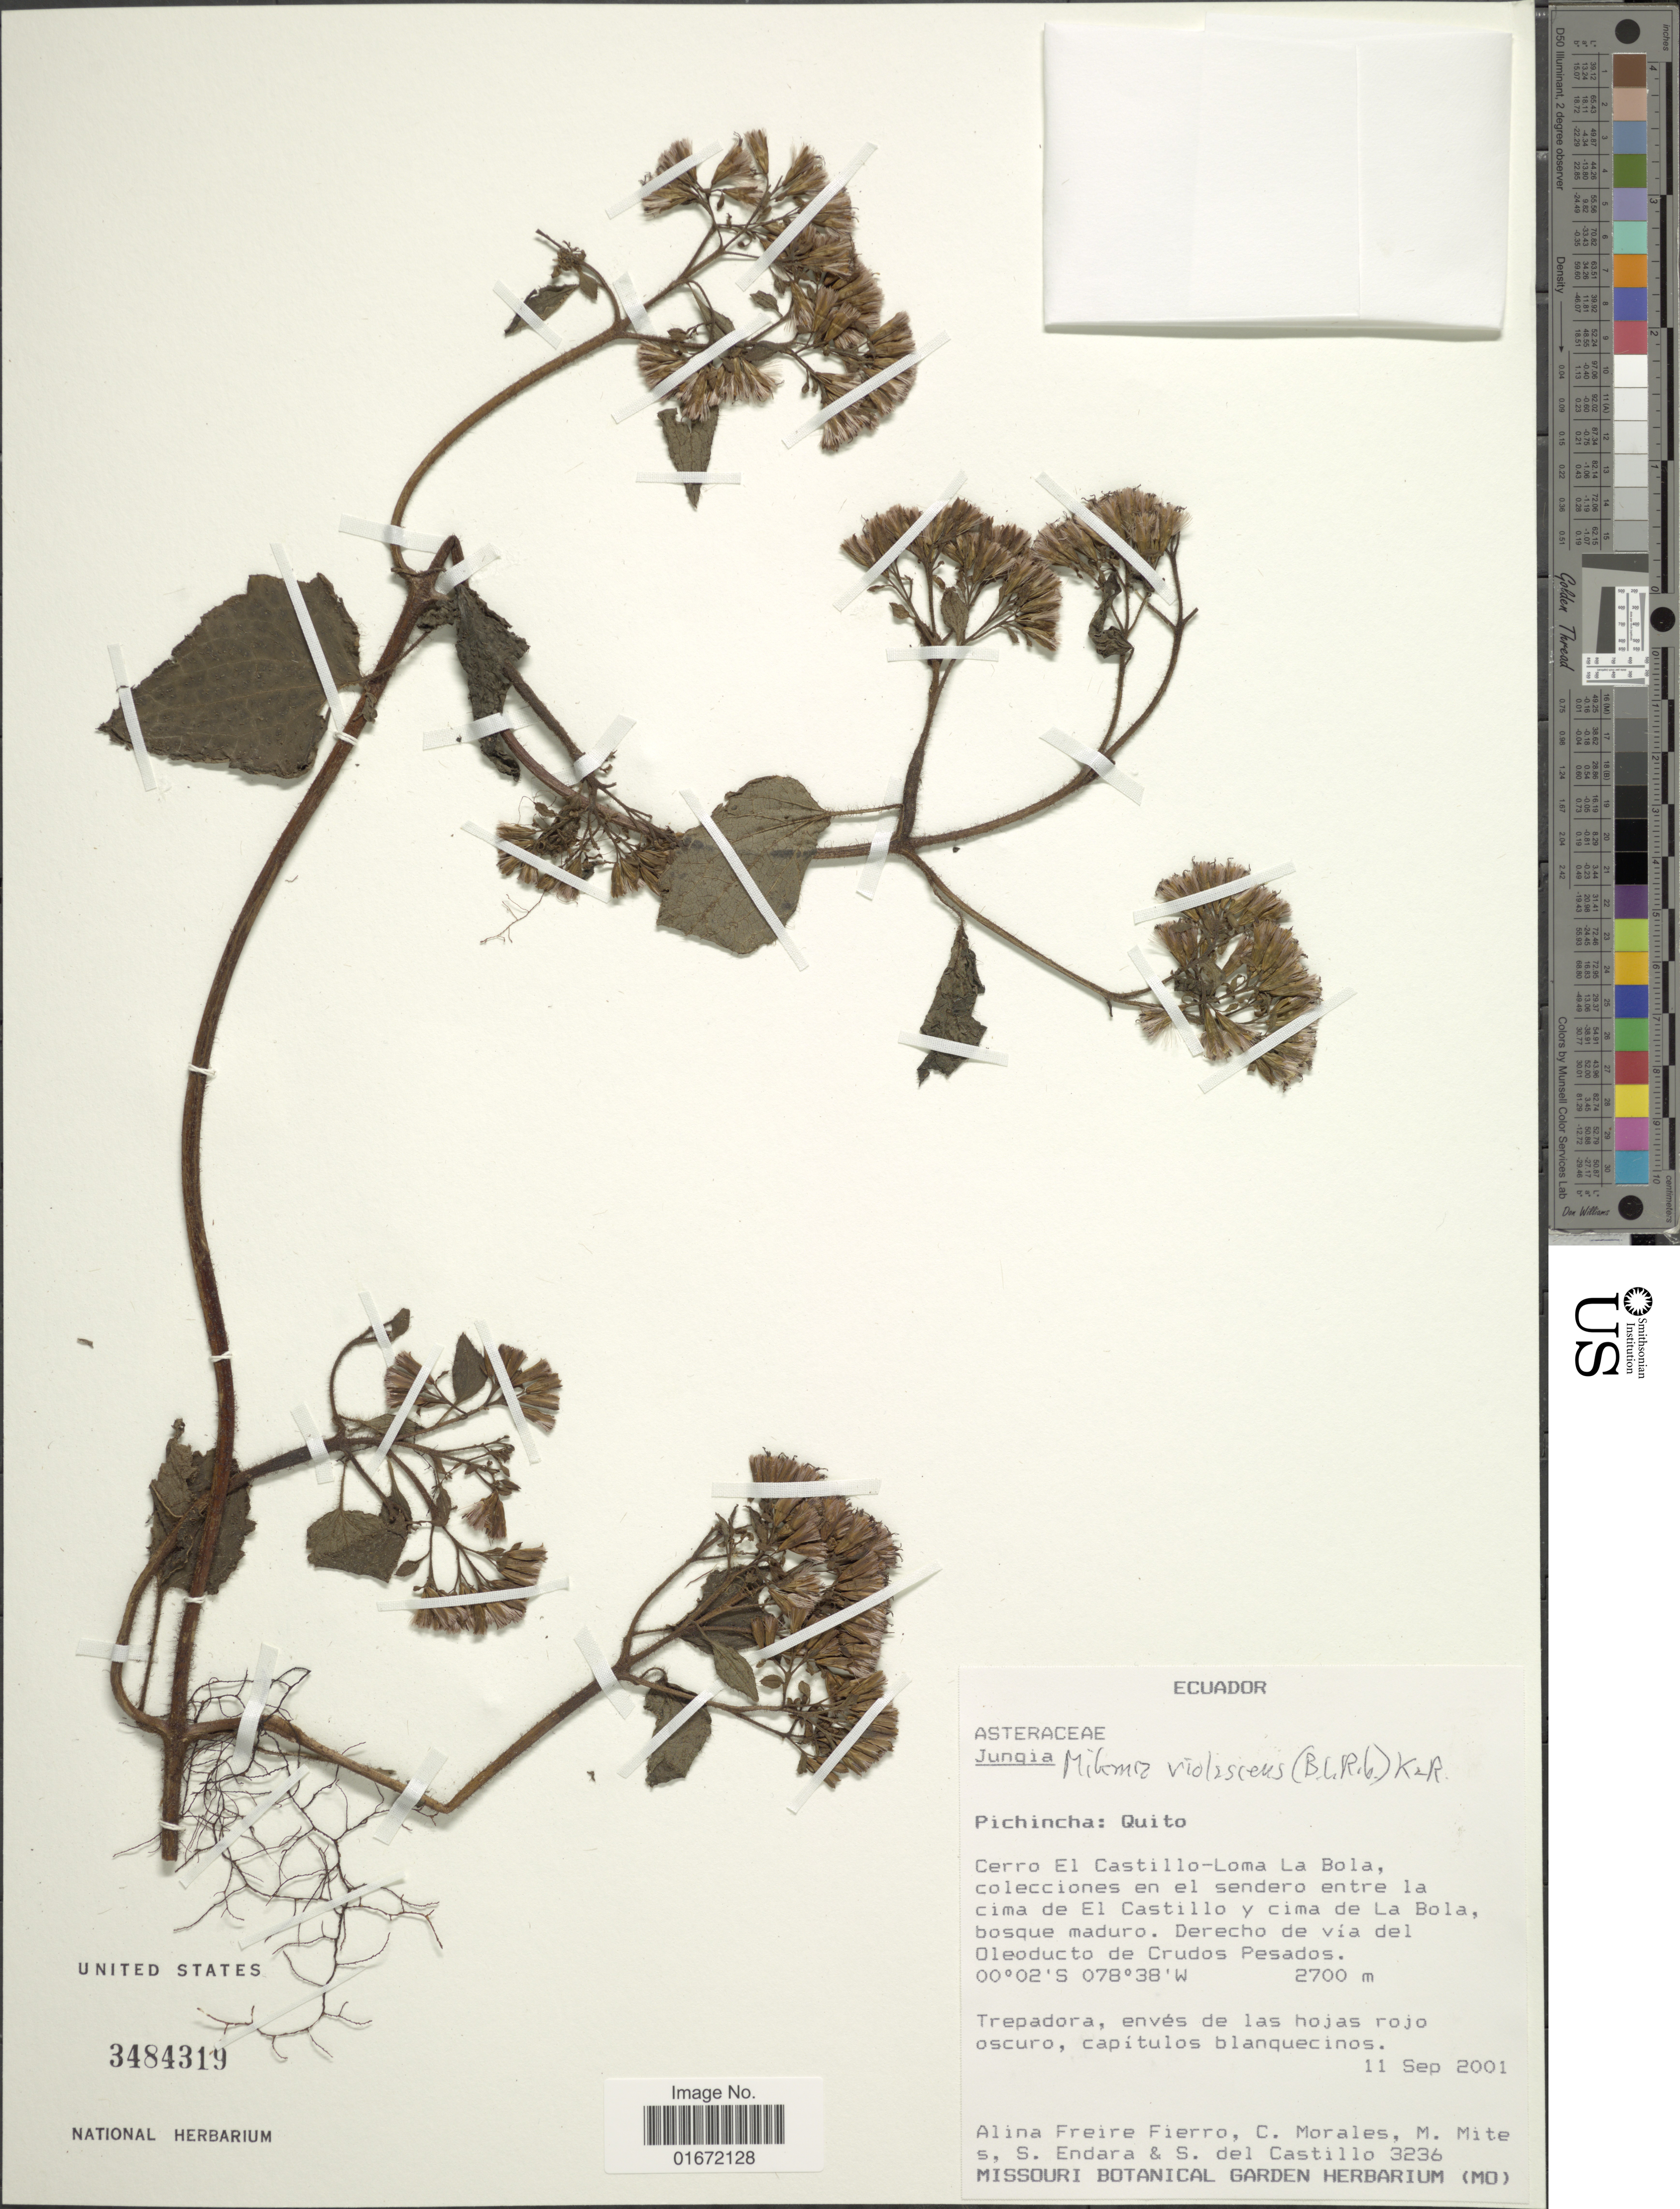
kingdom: Plantae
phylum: Tracheophyta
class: Magnoliopsida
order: Asterales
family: Asteraceae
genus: Mikania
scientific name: Mikania violascens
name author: (B.L. Rob.) R.M. King & H. Rob.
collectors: A. Freire-Fierro, C. Morales, M. Mites, S. Endara & S. Castillo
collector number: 3236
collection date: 2001-09-11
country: Ecuador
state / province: Pichincha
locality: Pichincha: Quito. Cerro El Castillo-Loma La Bola, colecciones en el sendero entre la cima de El Castillo y cima de La Bola, bosque maduro. Derecho de via del Oleoducto de Crudos Pesados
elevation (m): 2700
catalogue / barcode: US 3484319